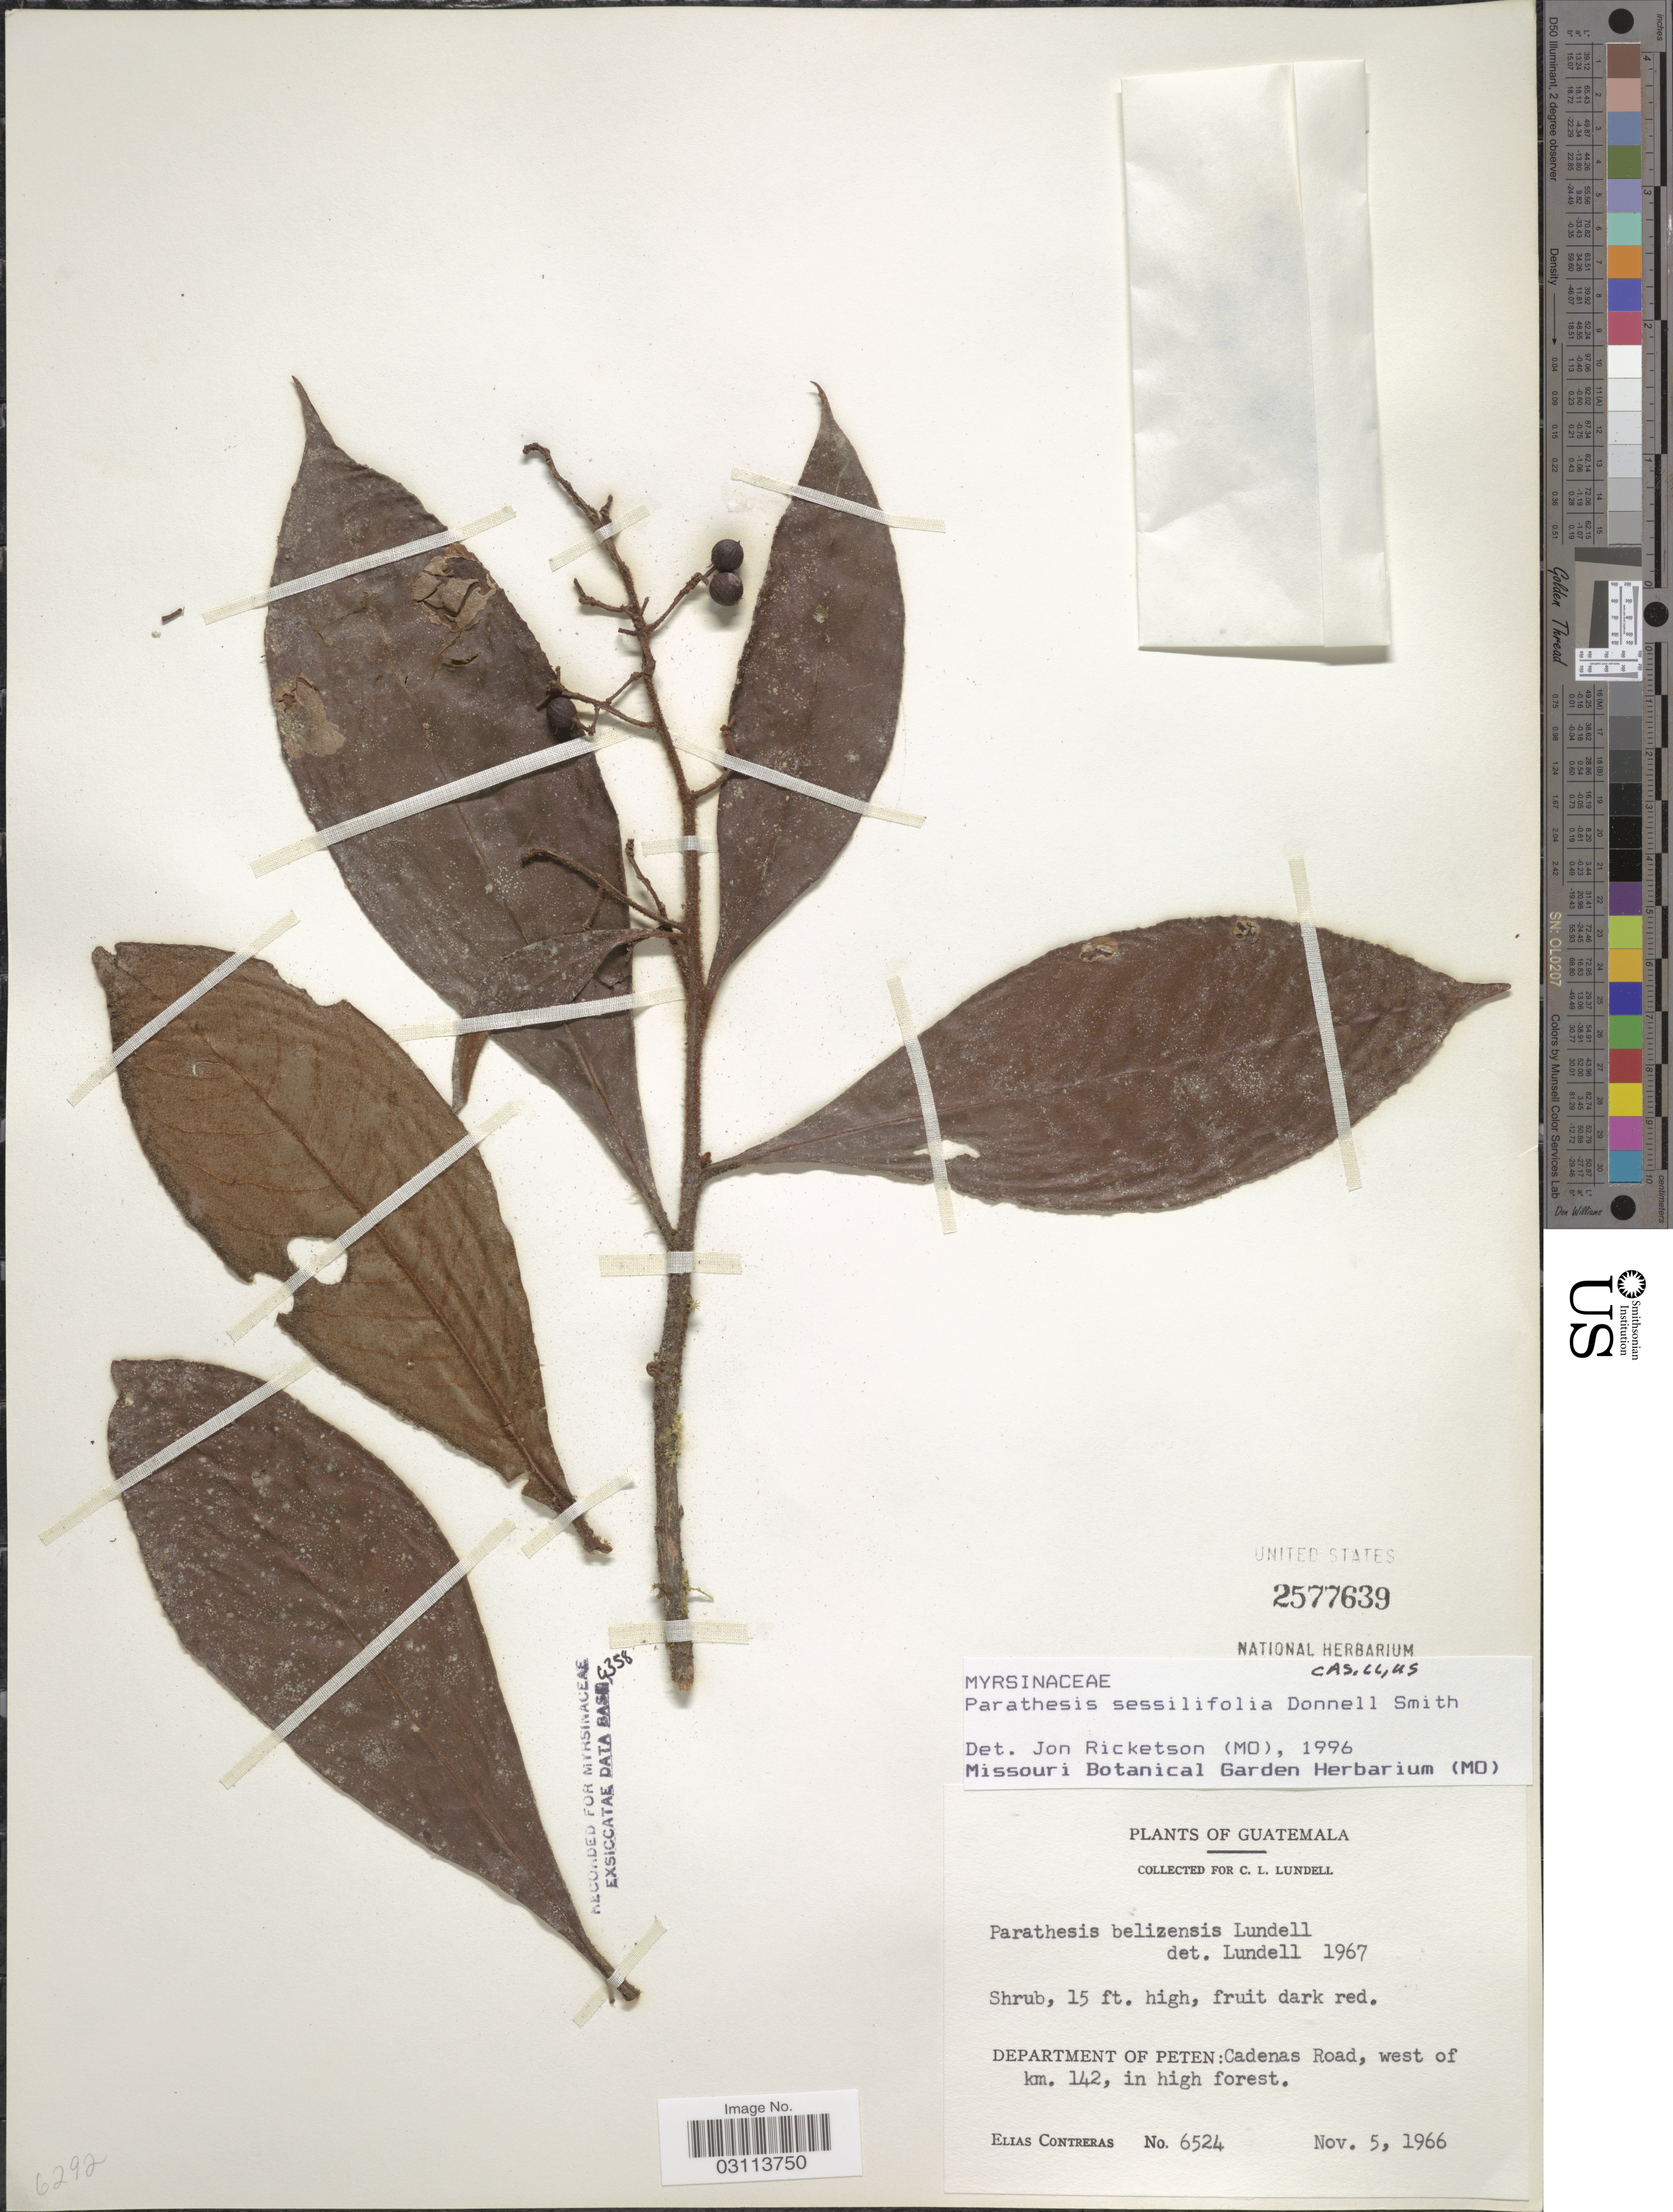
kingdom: Plantae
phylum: Tracheophyta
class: Magnoliopsida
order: Ericales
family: Primulaceae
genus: Parathesis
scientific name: Parathesis sessilifolia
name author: Donn. Sm.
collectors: E. Contreras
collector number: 6524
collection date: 1966-11-05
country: Guatemala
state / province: El Petén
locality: Department of Peten: Cadenas Road, west of km. 142, in high forest.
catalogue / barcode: US 2577639